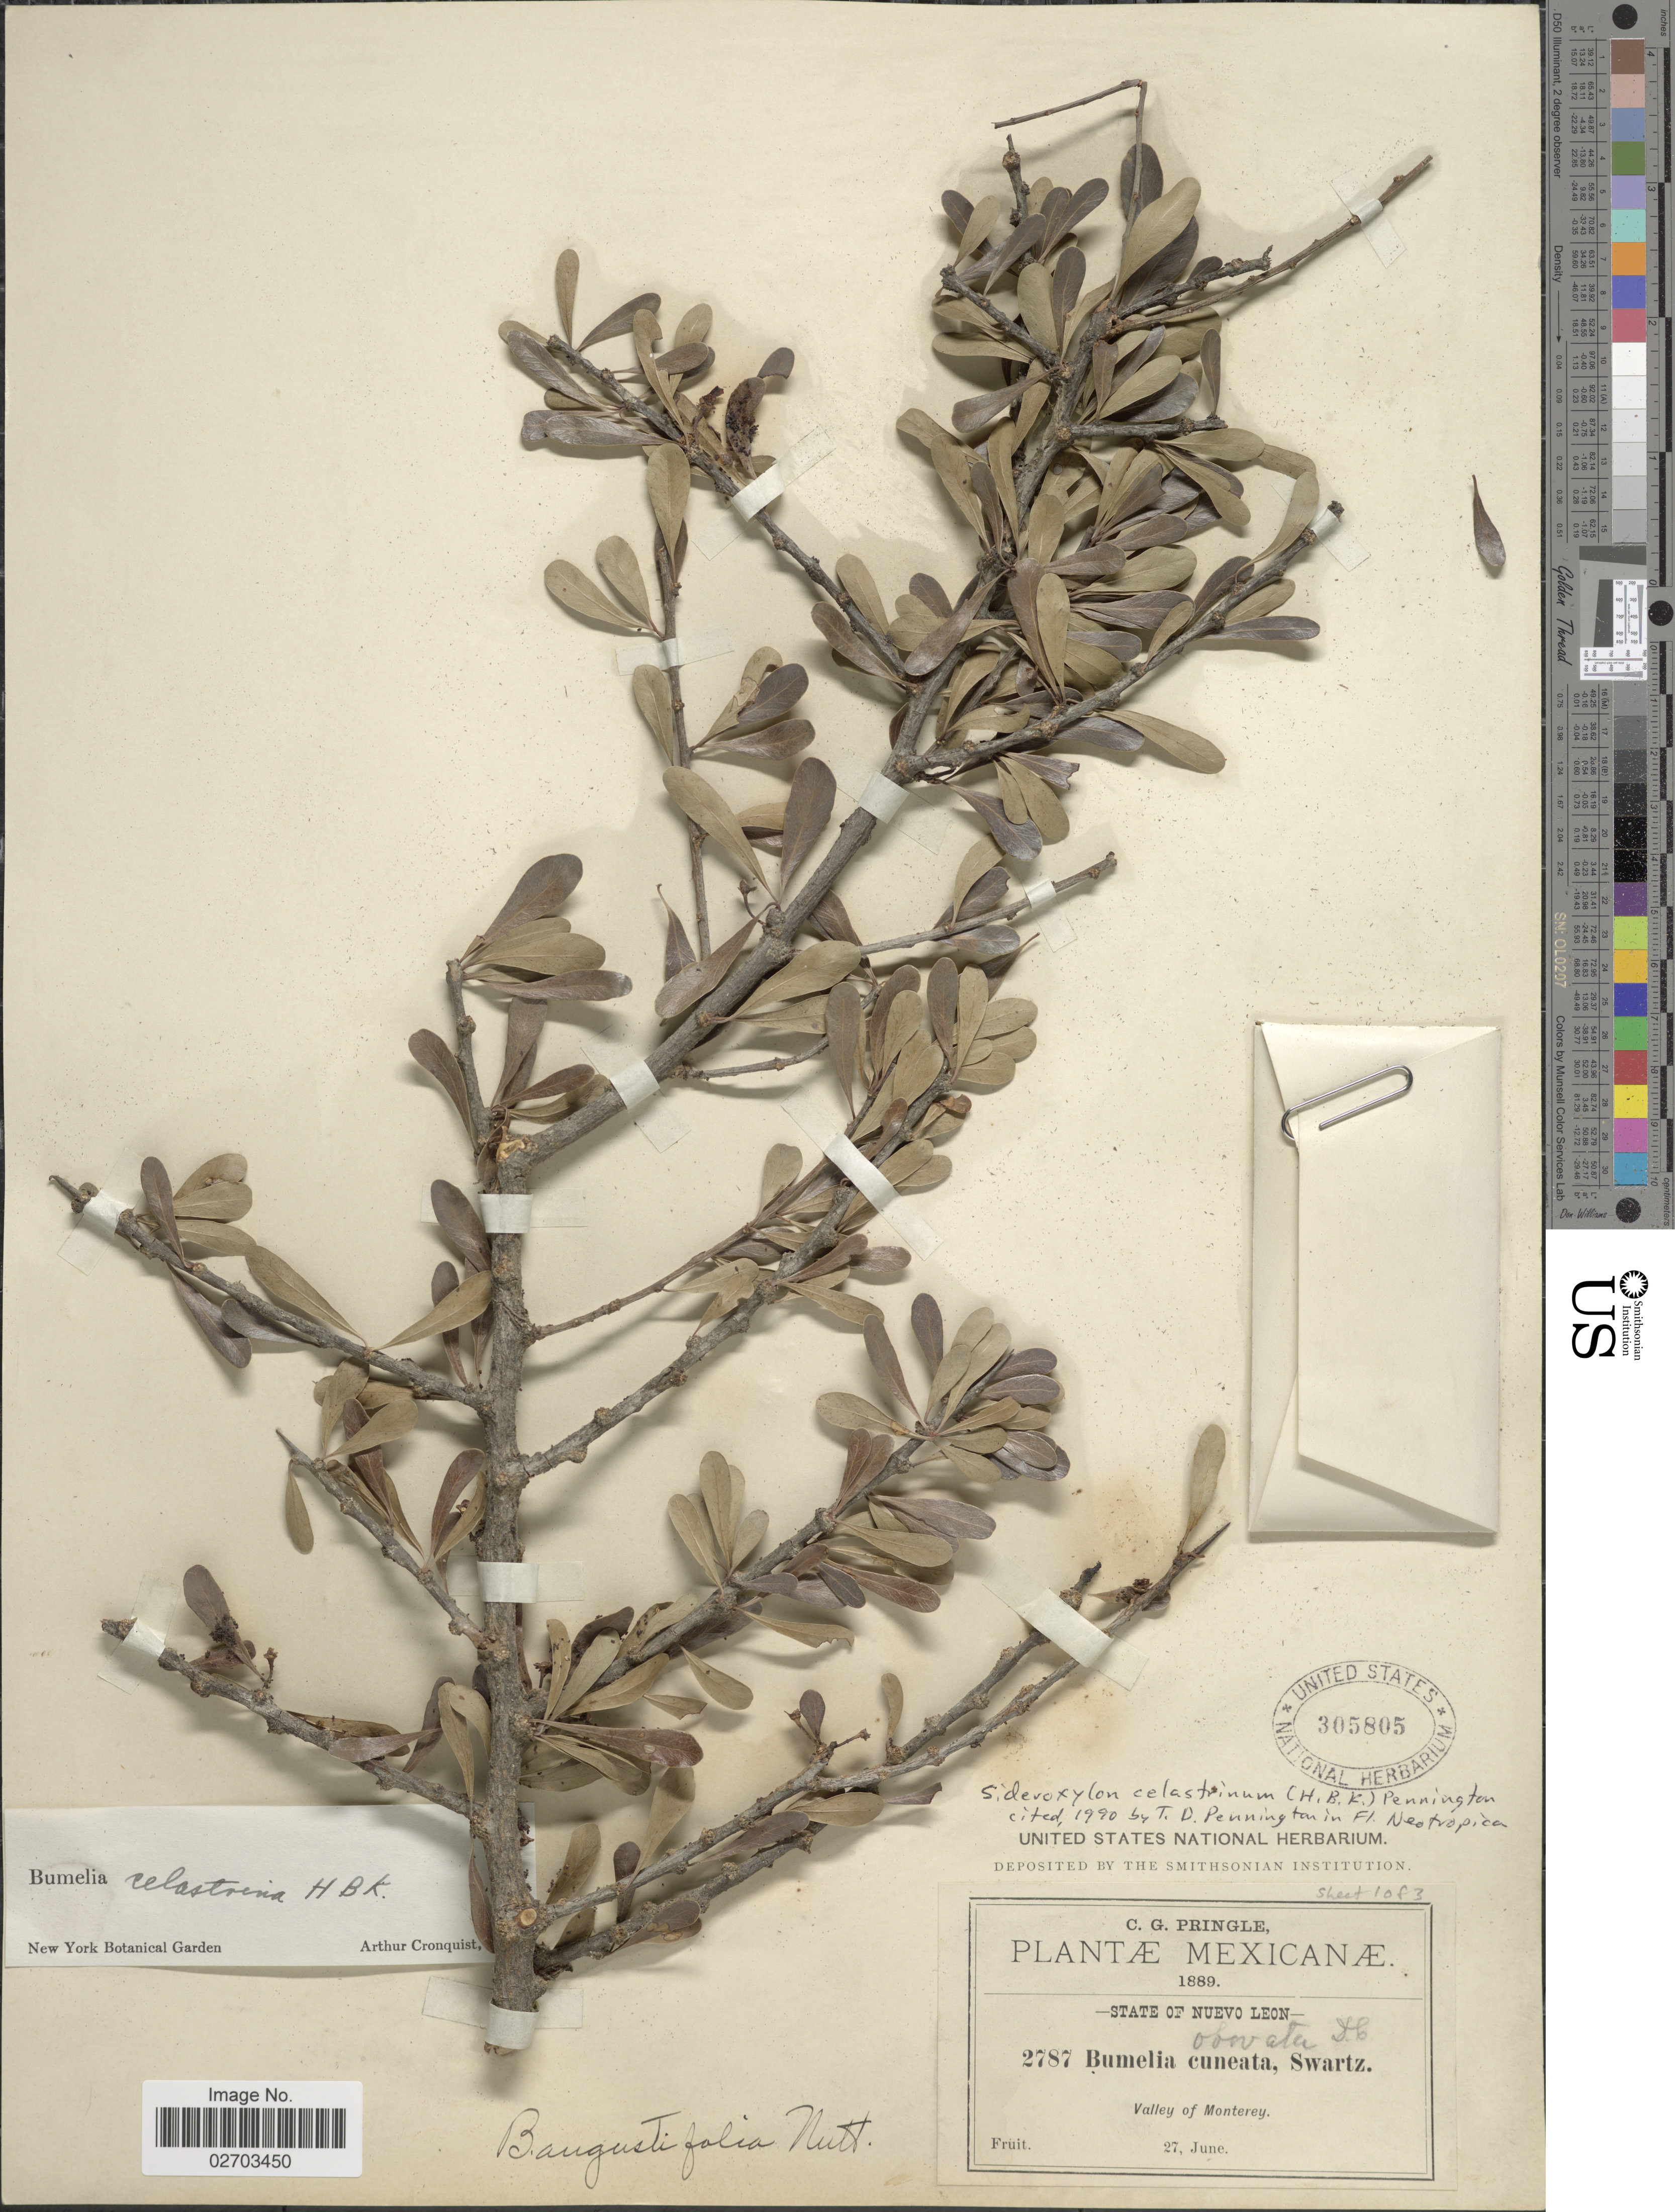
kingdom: Plantae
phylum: Tracheophyta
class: Magnoliopsida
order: Ericales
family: Sapotaceae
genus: Sideroxylon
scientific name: Sideroxylon celastrinum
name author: (Kunth) T.D. Penn.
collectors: C. G. Pringle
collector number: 2787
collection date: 1889-06-27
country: Mexico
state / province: Nuevo León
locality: Valley of Monterey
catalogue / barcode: US 305805